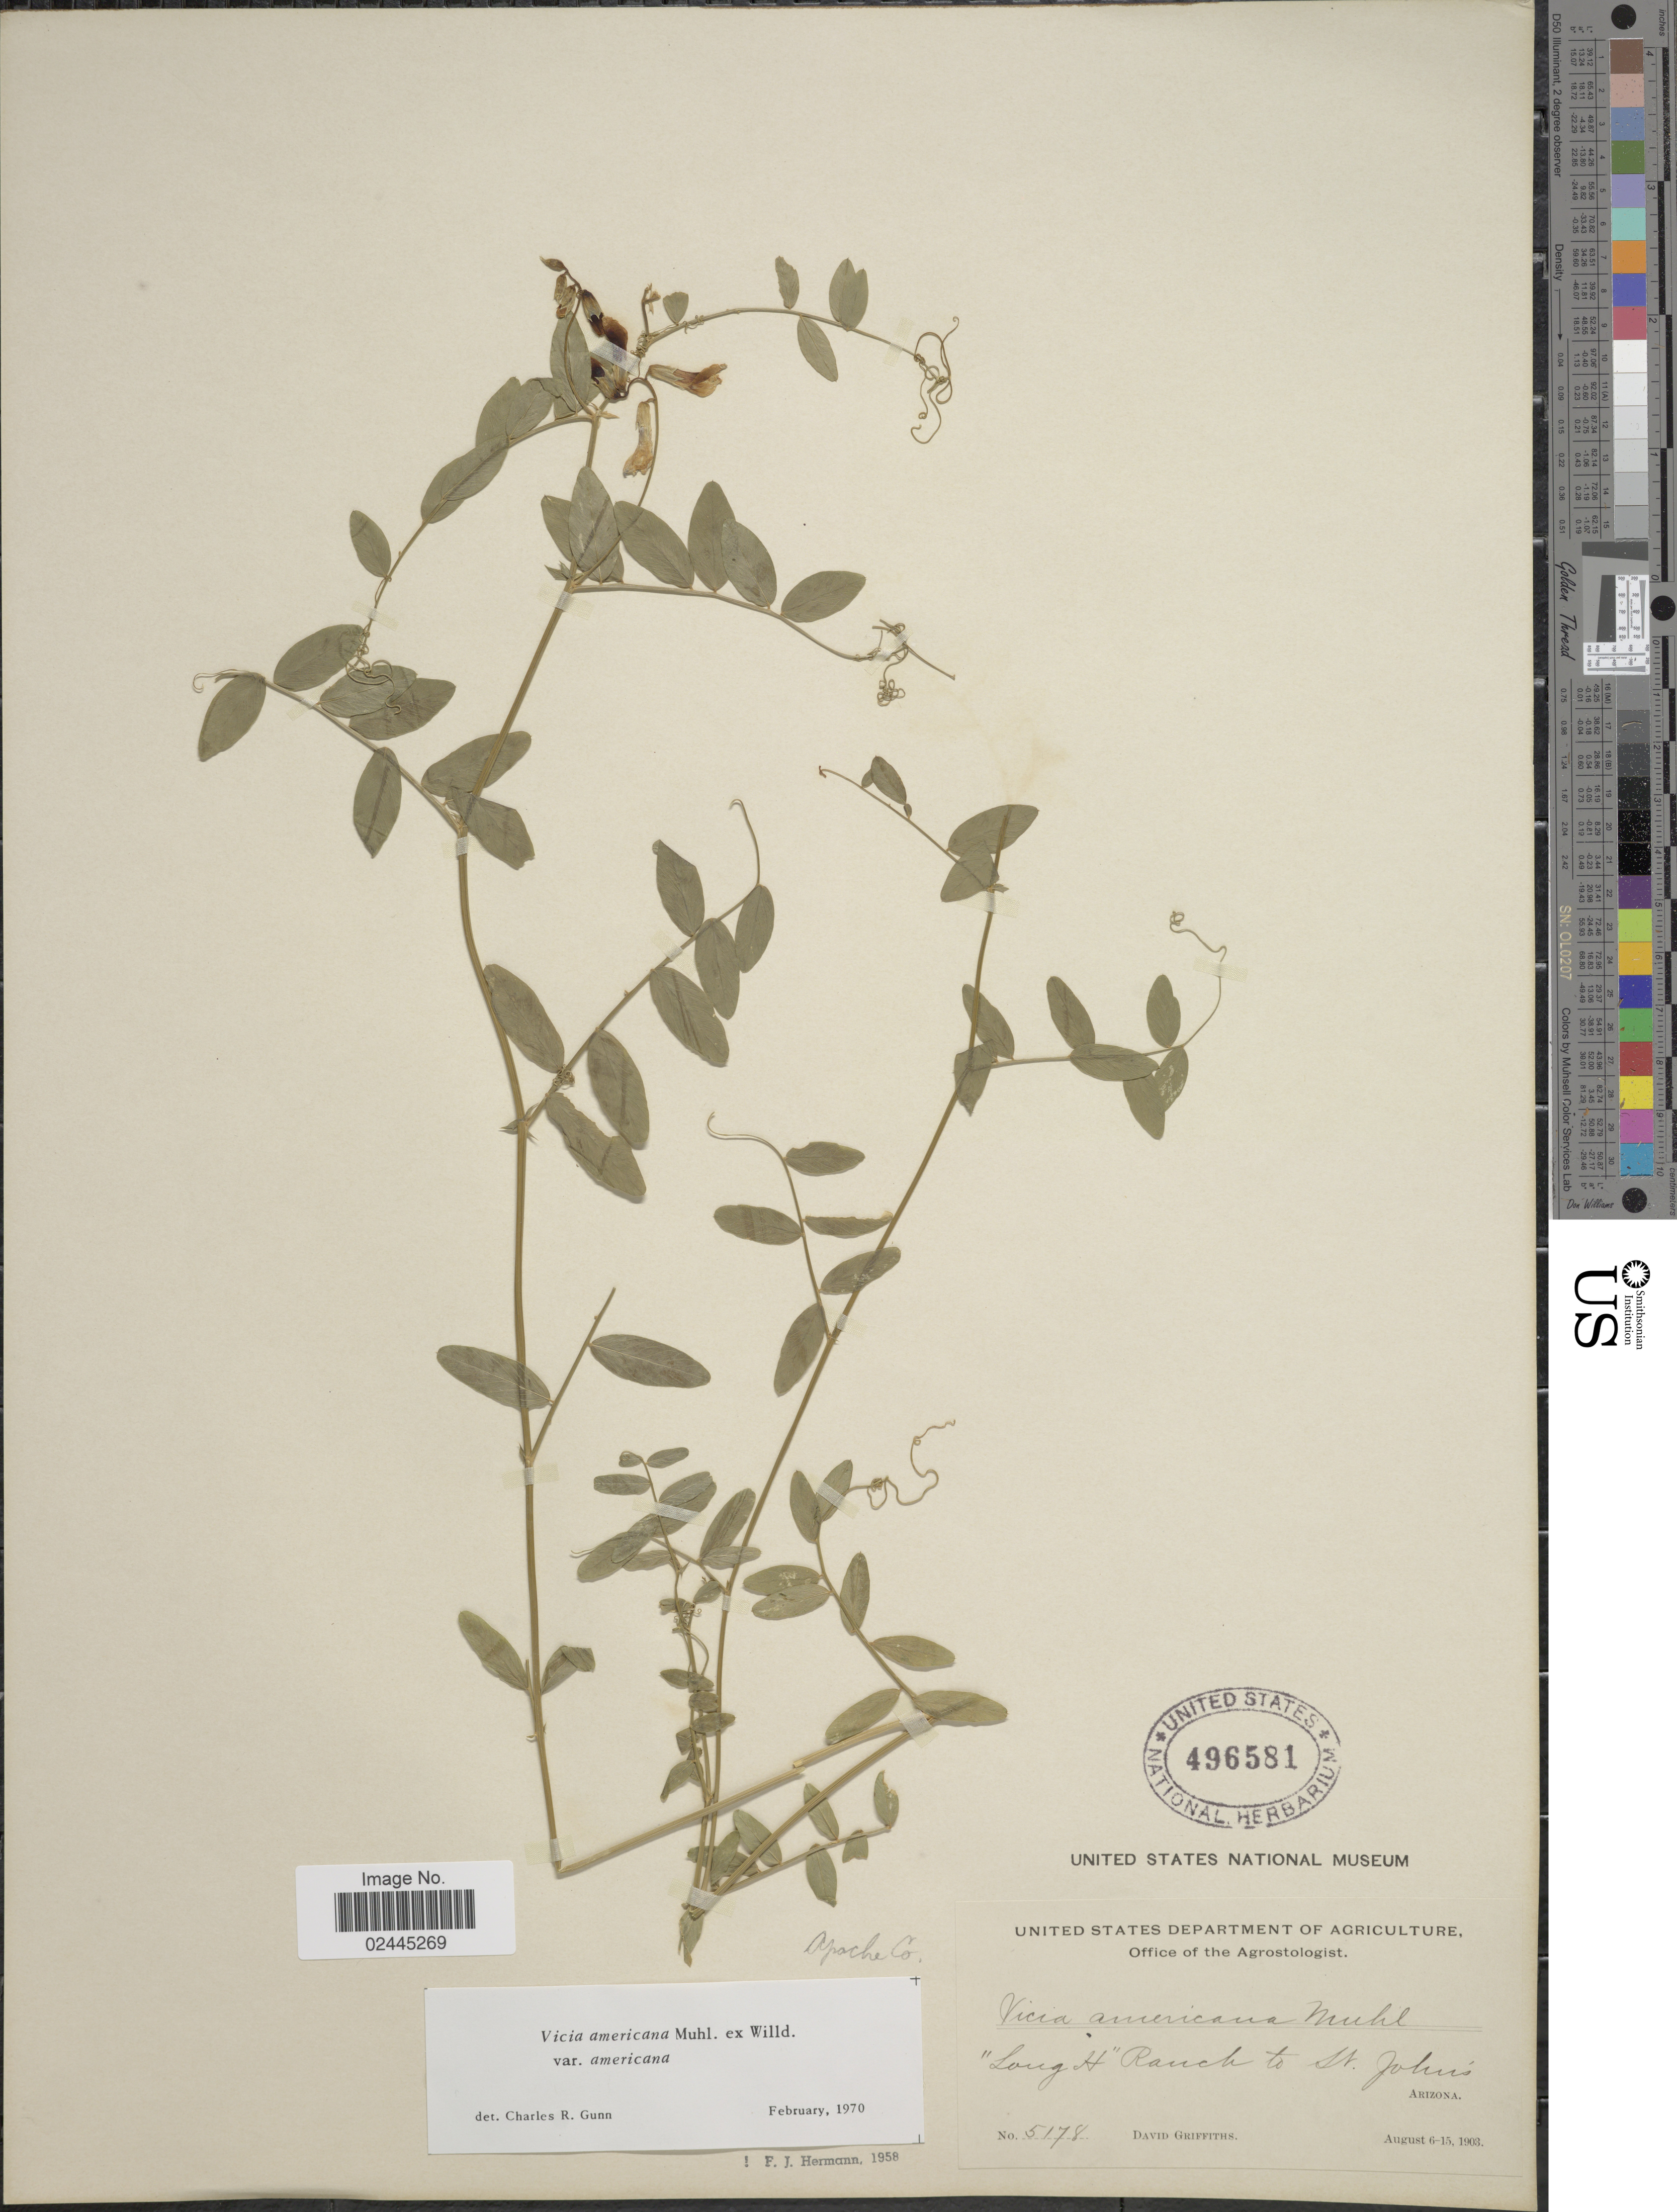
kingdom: Plantae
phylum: Tracheophyta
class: Magnoliopsida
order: Fabales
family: Fabaceae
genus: Vicia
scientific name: Vicia americana var. americana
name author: Muhl. ex Willd.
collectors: D. Griffiths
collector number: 5178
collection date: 1903-08-06/1903-08-15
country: United States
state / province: Arizona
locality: Lought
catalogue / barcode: US 496581